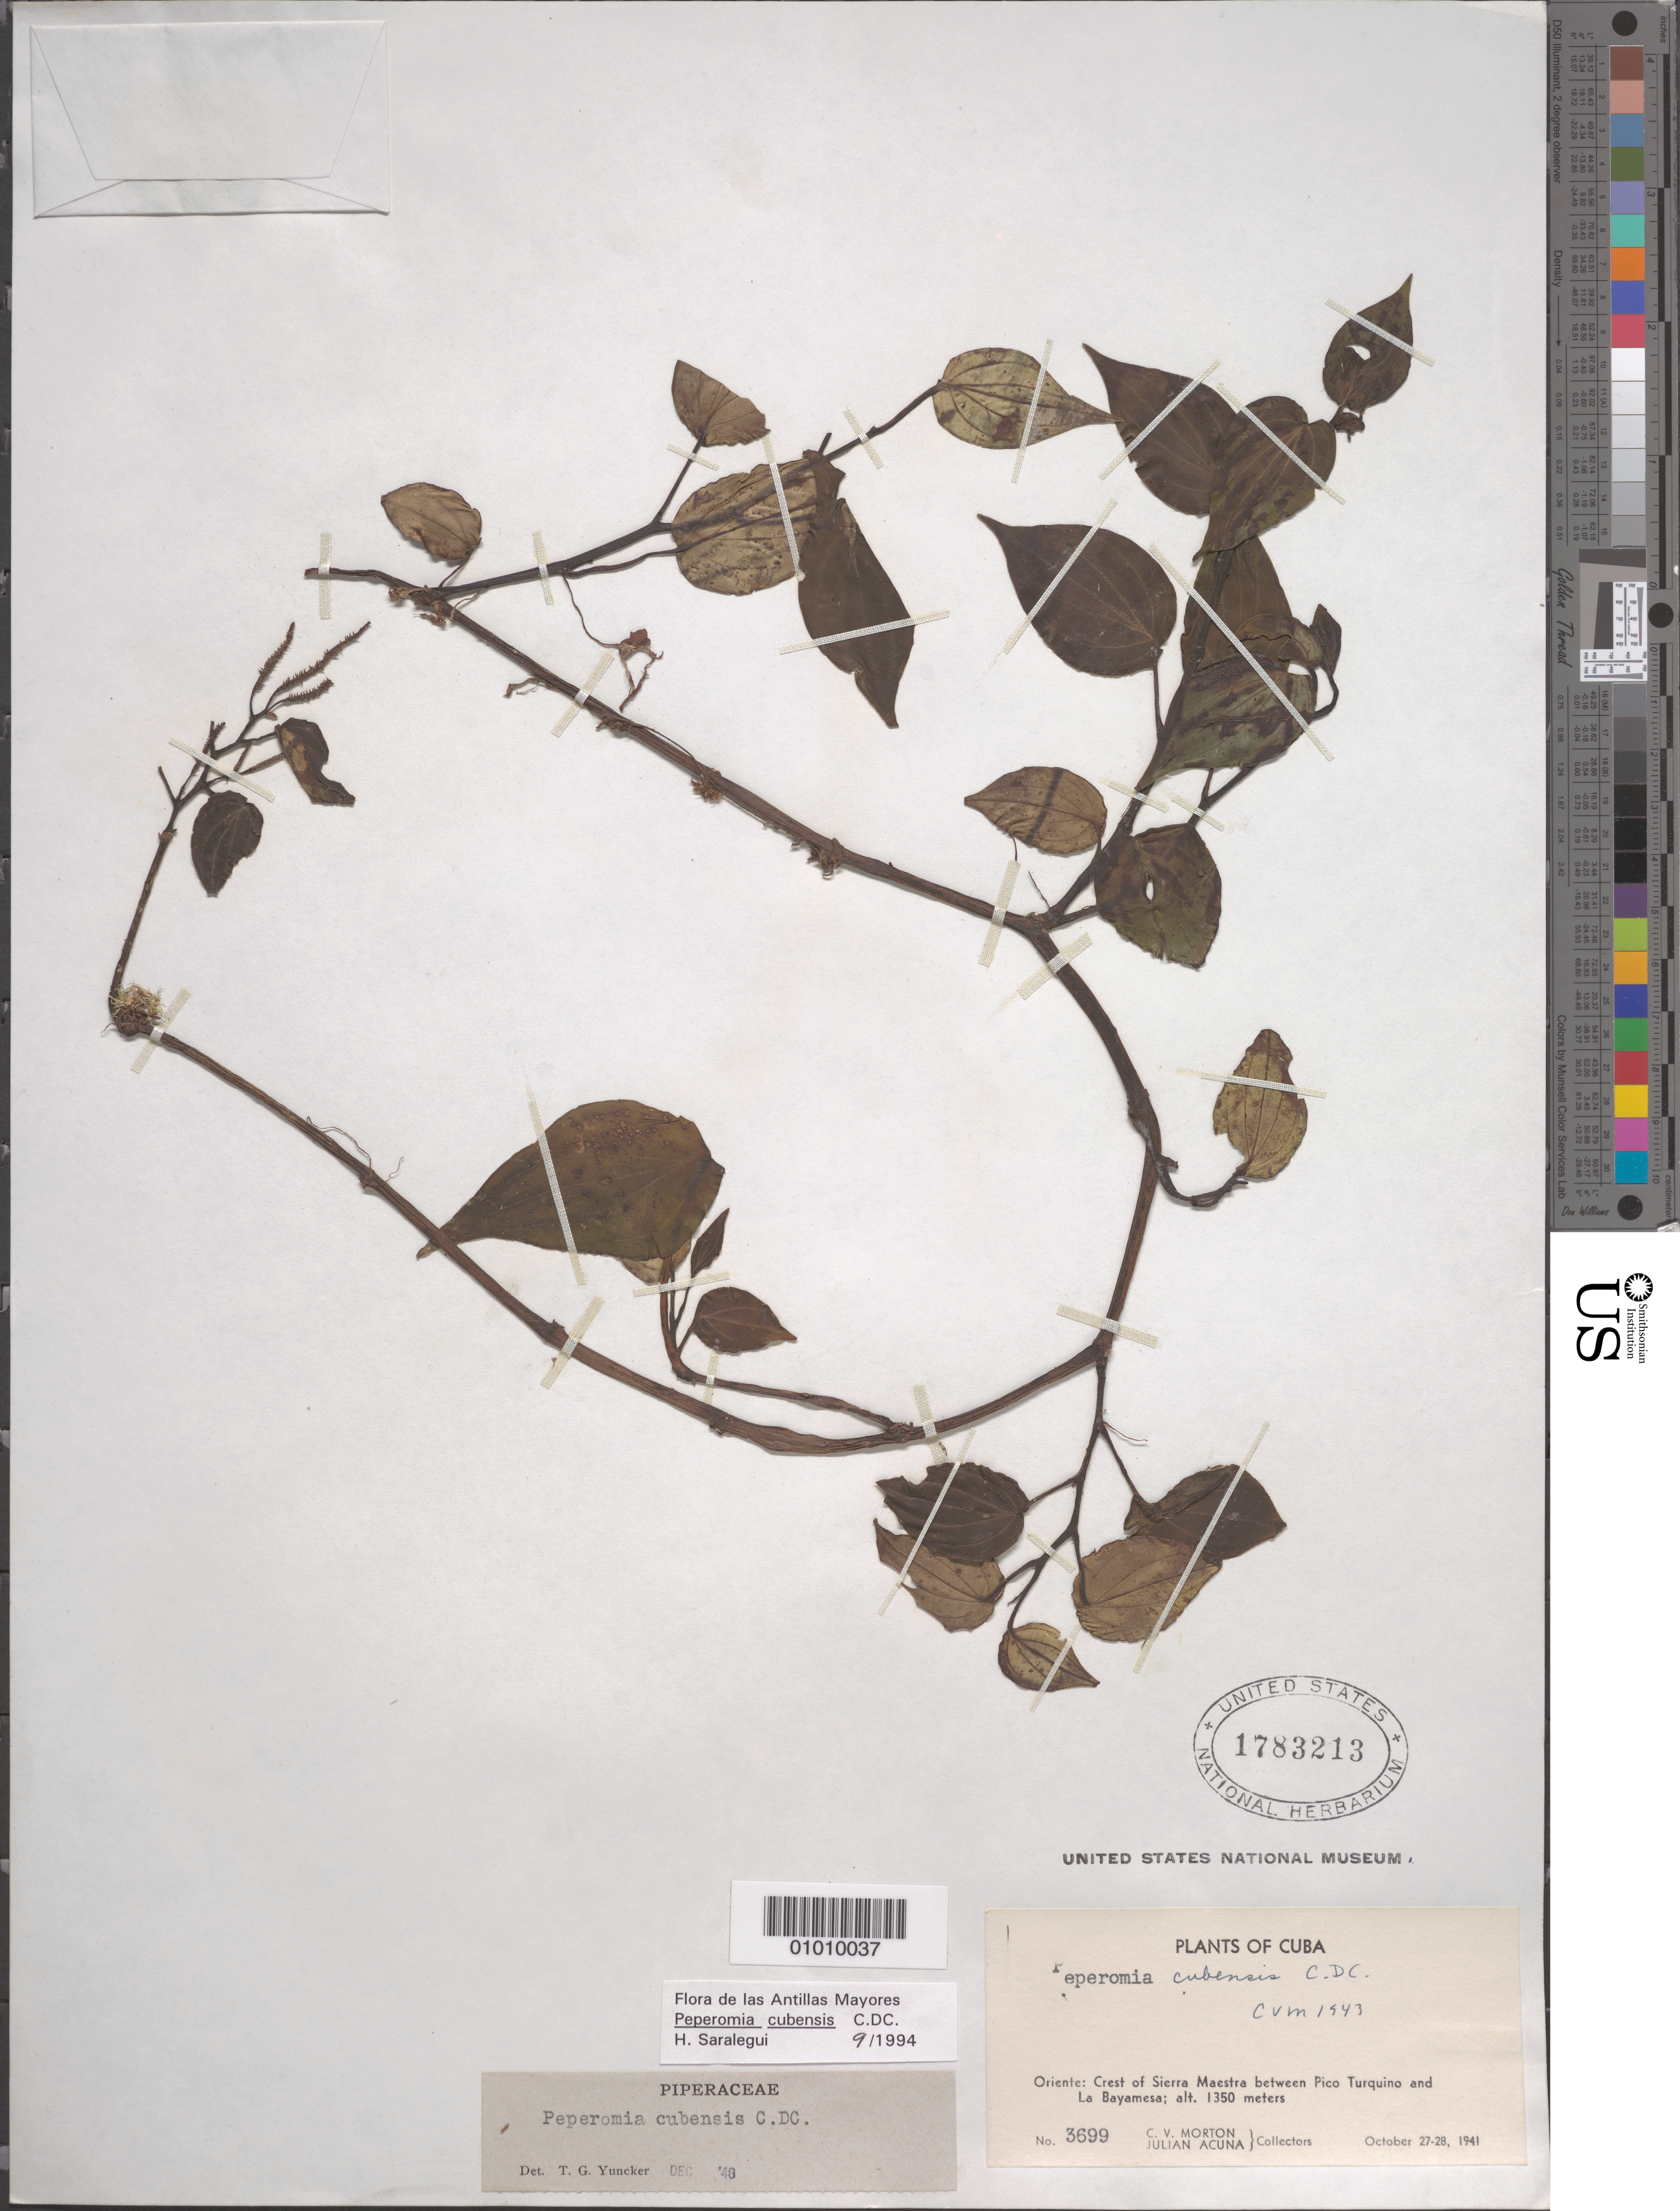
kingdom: Plantae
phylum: Tracheophyta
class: Magnoliopsida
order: Piperales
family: Piperaceae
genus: Peperomia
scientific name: Peperomia cubensis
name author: C. DC.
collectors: C. V. Morton & J. Acuña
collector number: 3699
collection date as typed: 27 Oct 1941 to 28 Oct 1941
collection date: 1941-10-27/1941-10-28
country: Cuba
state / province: Oriente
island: Cuba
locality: Crest of Sierra Maestra between Pico Turquino and La Bayamesa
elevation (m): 1350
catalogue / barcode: US 1783213